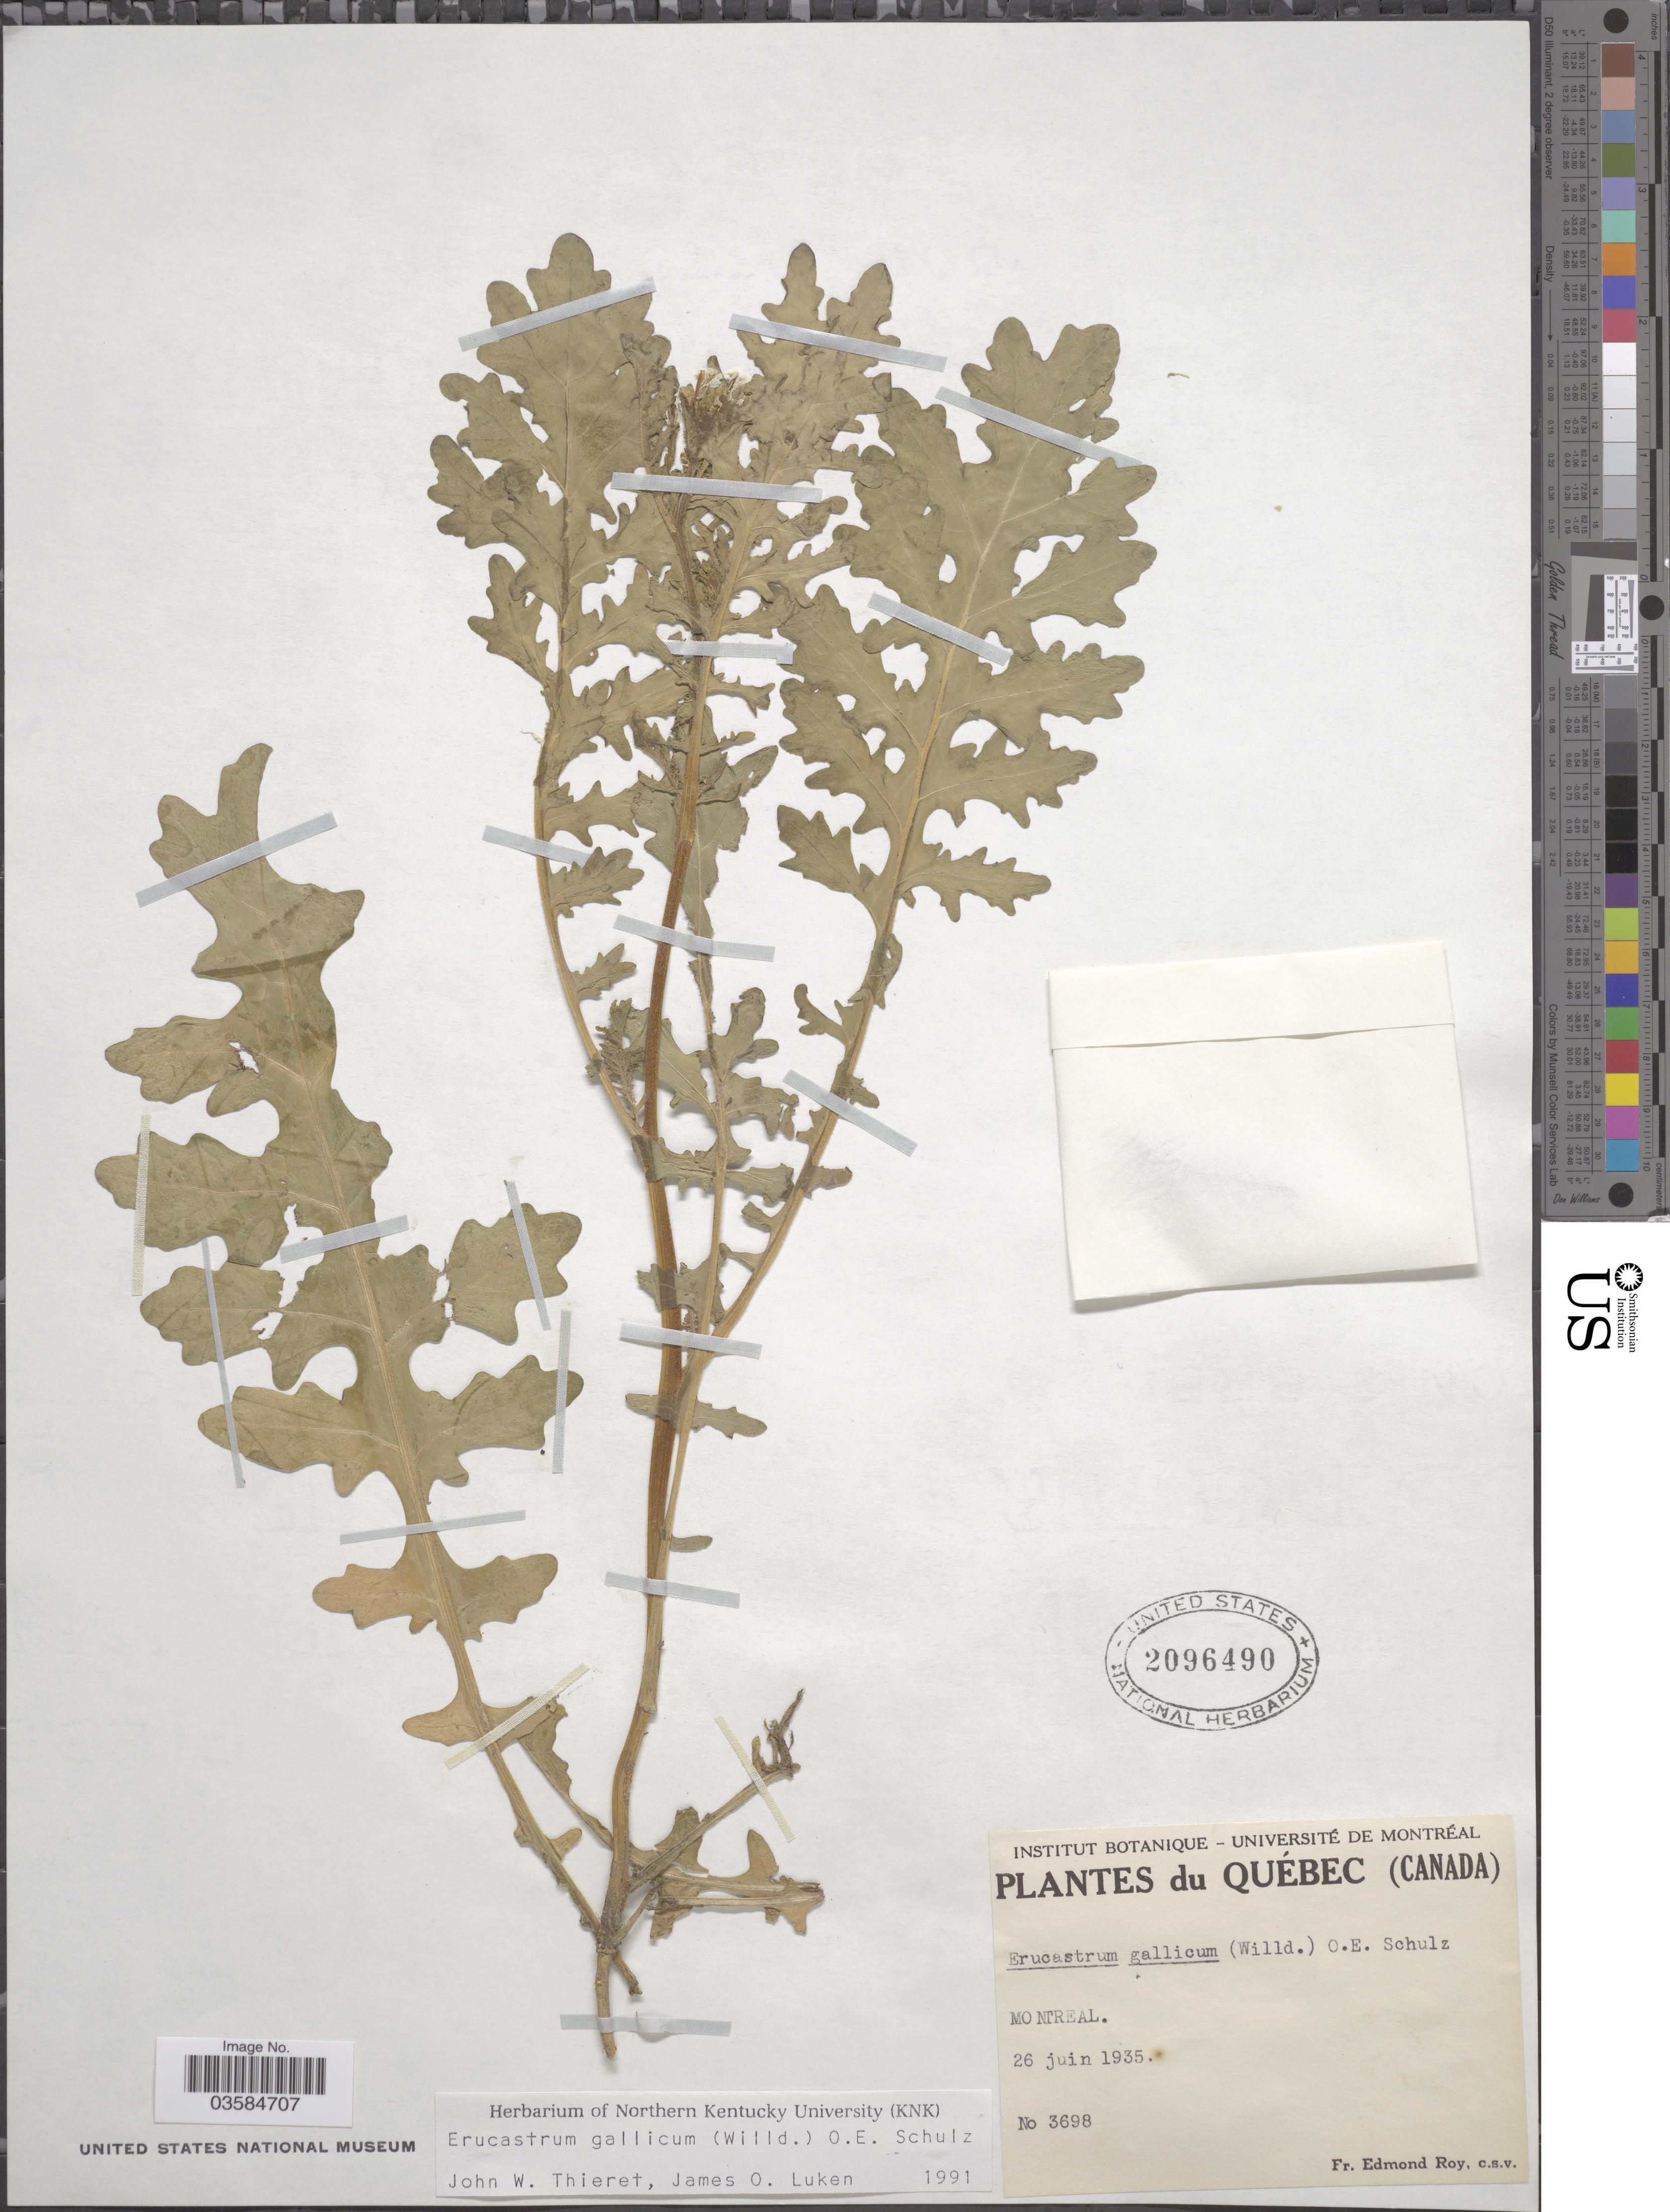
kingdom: Plantae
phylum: Tracheophyta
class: Magnoliopsida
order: Brassicales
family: Brassicaceae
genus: Erucastrum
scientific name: Erucastrum gallicum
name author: (Willd.) O.E. Schulz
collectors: E. Roy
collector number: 3698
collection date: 1935-06-26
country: Canada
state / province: Quebec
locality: Montreal.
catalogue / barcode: US 2096490